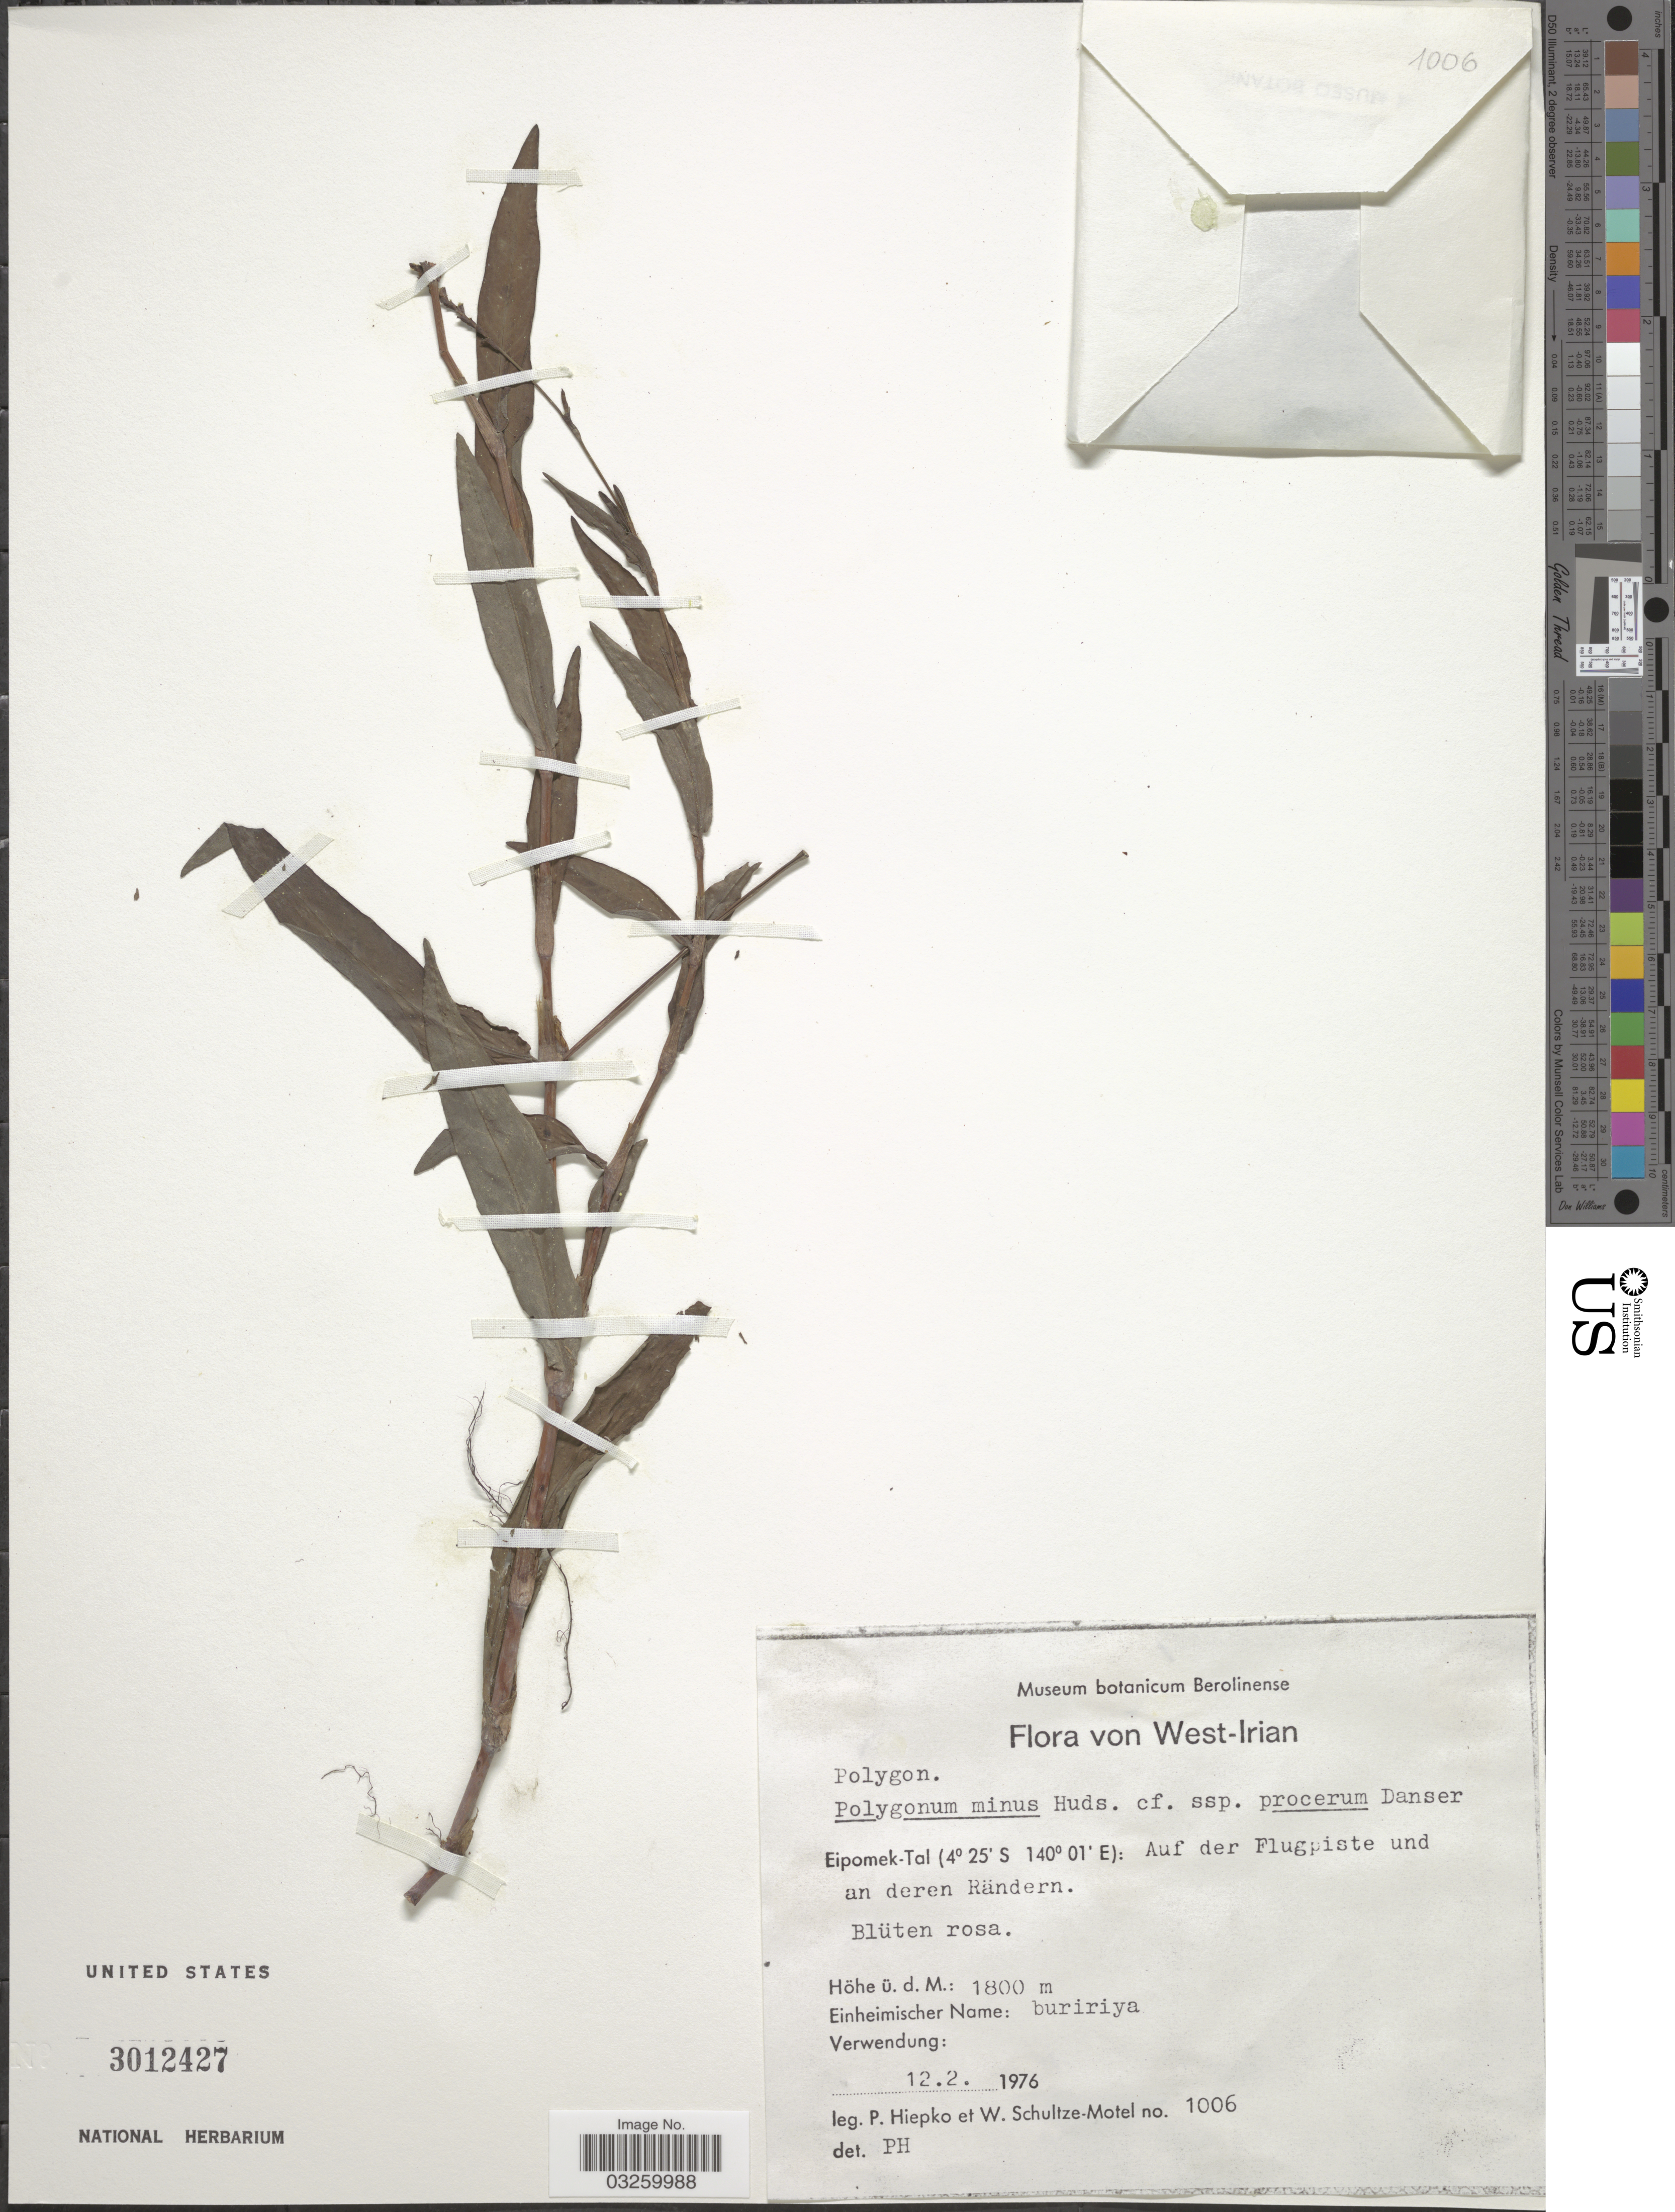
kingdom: Plantae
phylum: Tracheophyta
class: Magnoliopsida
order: Caryophyllales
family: Polygonaceae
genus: Persicaria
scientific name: Persicaria minor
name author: (Huds.) Opiz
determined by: Wagner, W. L., (BOT), Smithsonian Institution - National Museum of Natural History (UNITED STATES)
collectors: P. H. Hiepko & W. Schultze-Motel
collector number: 1006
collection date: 1976-02-12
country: Indonesia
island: New Guinea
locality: West-Irian. Eipomek-Tal: Auf der Flugpiste und an deren Rändern.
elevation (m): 1800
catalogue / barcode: US 3012427